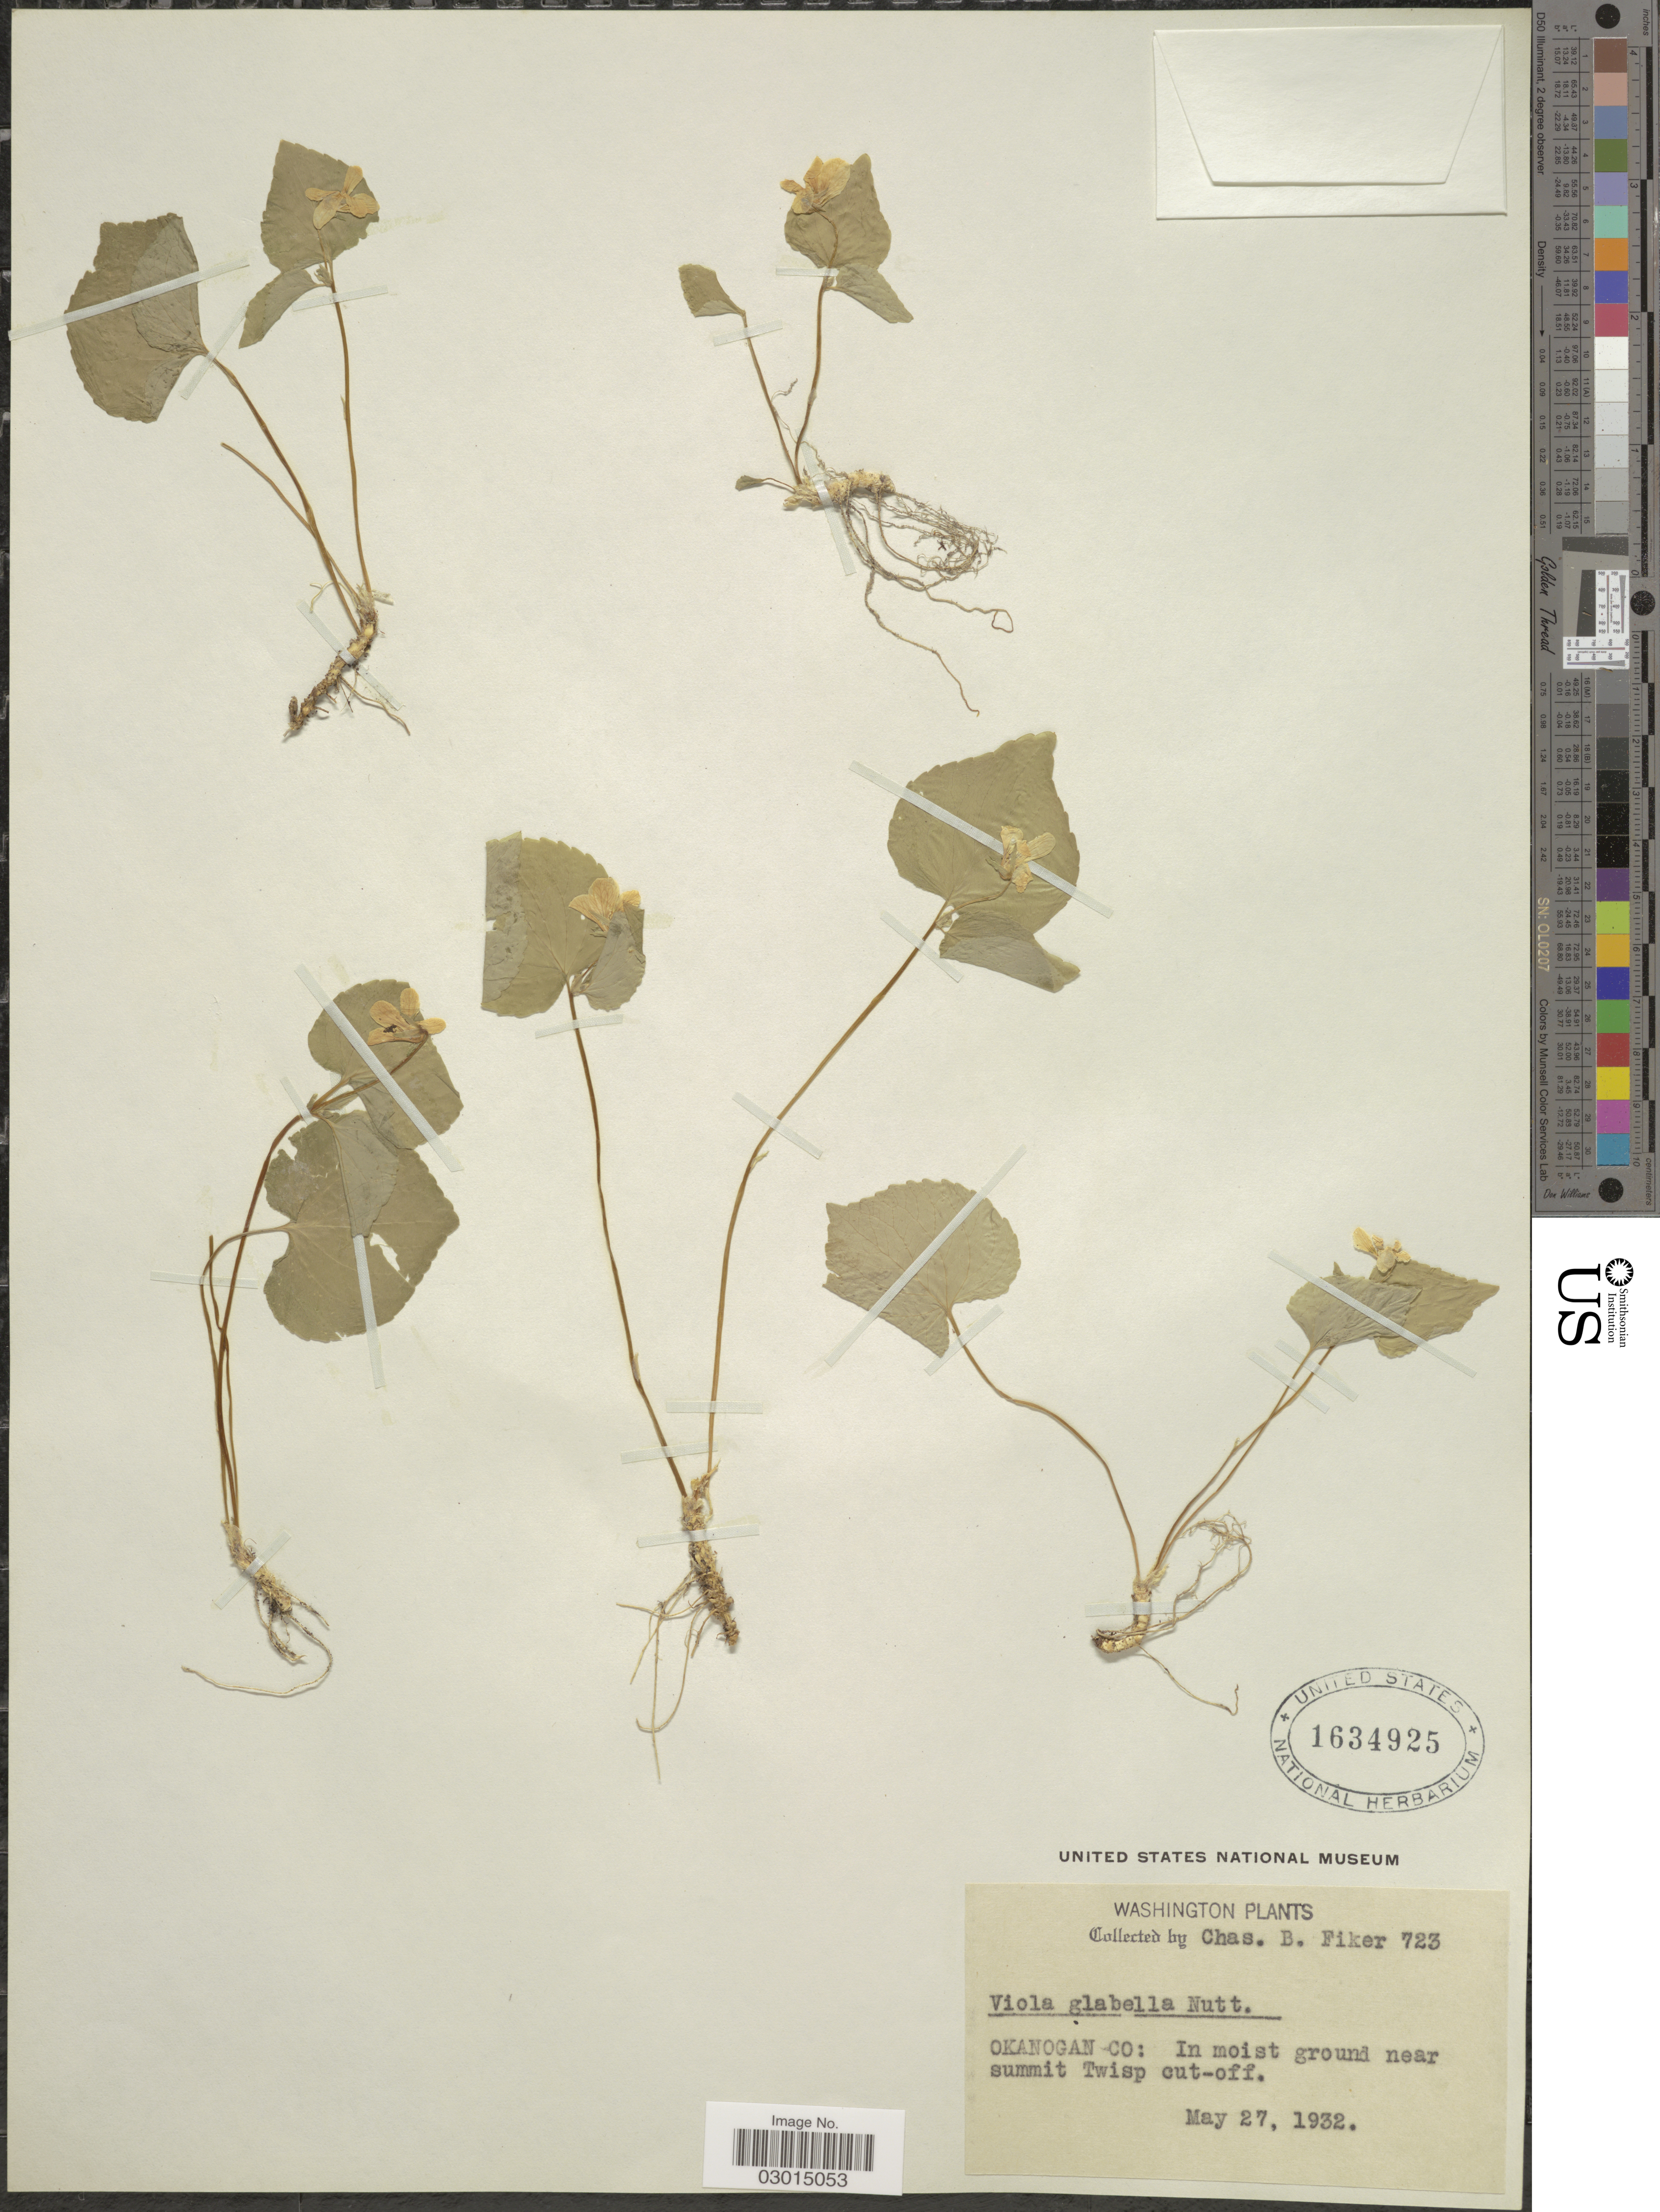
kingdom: Plantae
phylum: Tracheophyta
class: Magnoliopsida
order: Malpighiales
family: Violaceae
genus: Viola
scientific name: Viola glabella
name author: Nutt.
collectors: C. Fiker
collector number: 723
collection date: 1932-05-27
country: United States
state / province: Washington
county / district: Okanogan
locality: Okanogan Co: In moist ground near summit Twisp cut-off.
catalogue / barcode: US 1634925